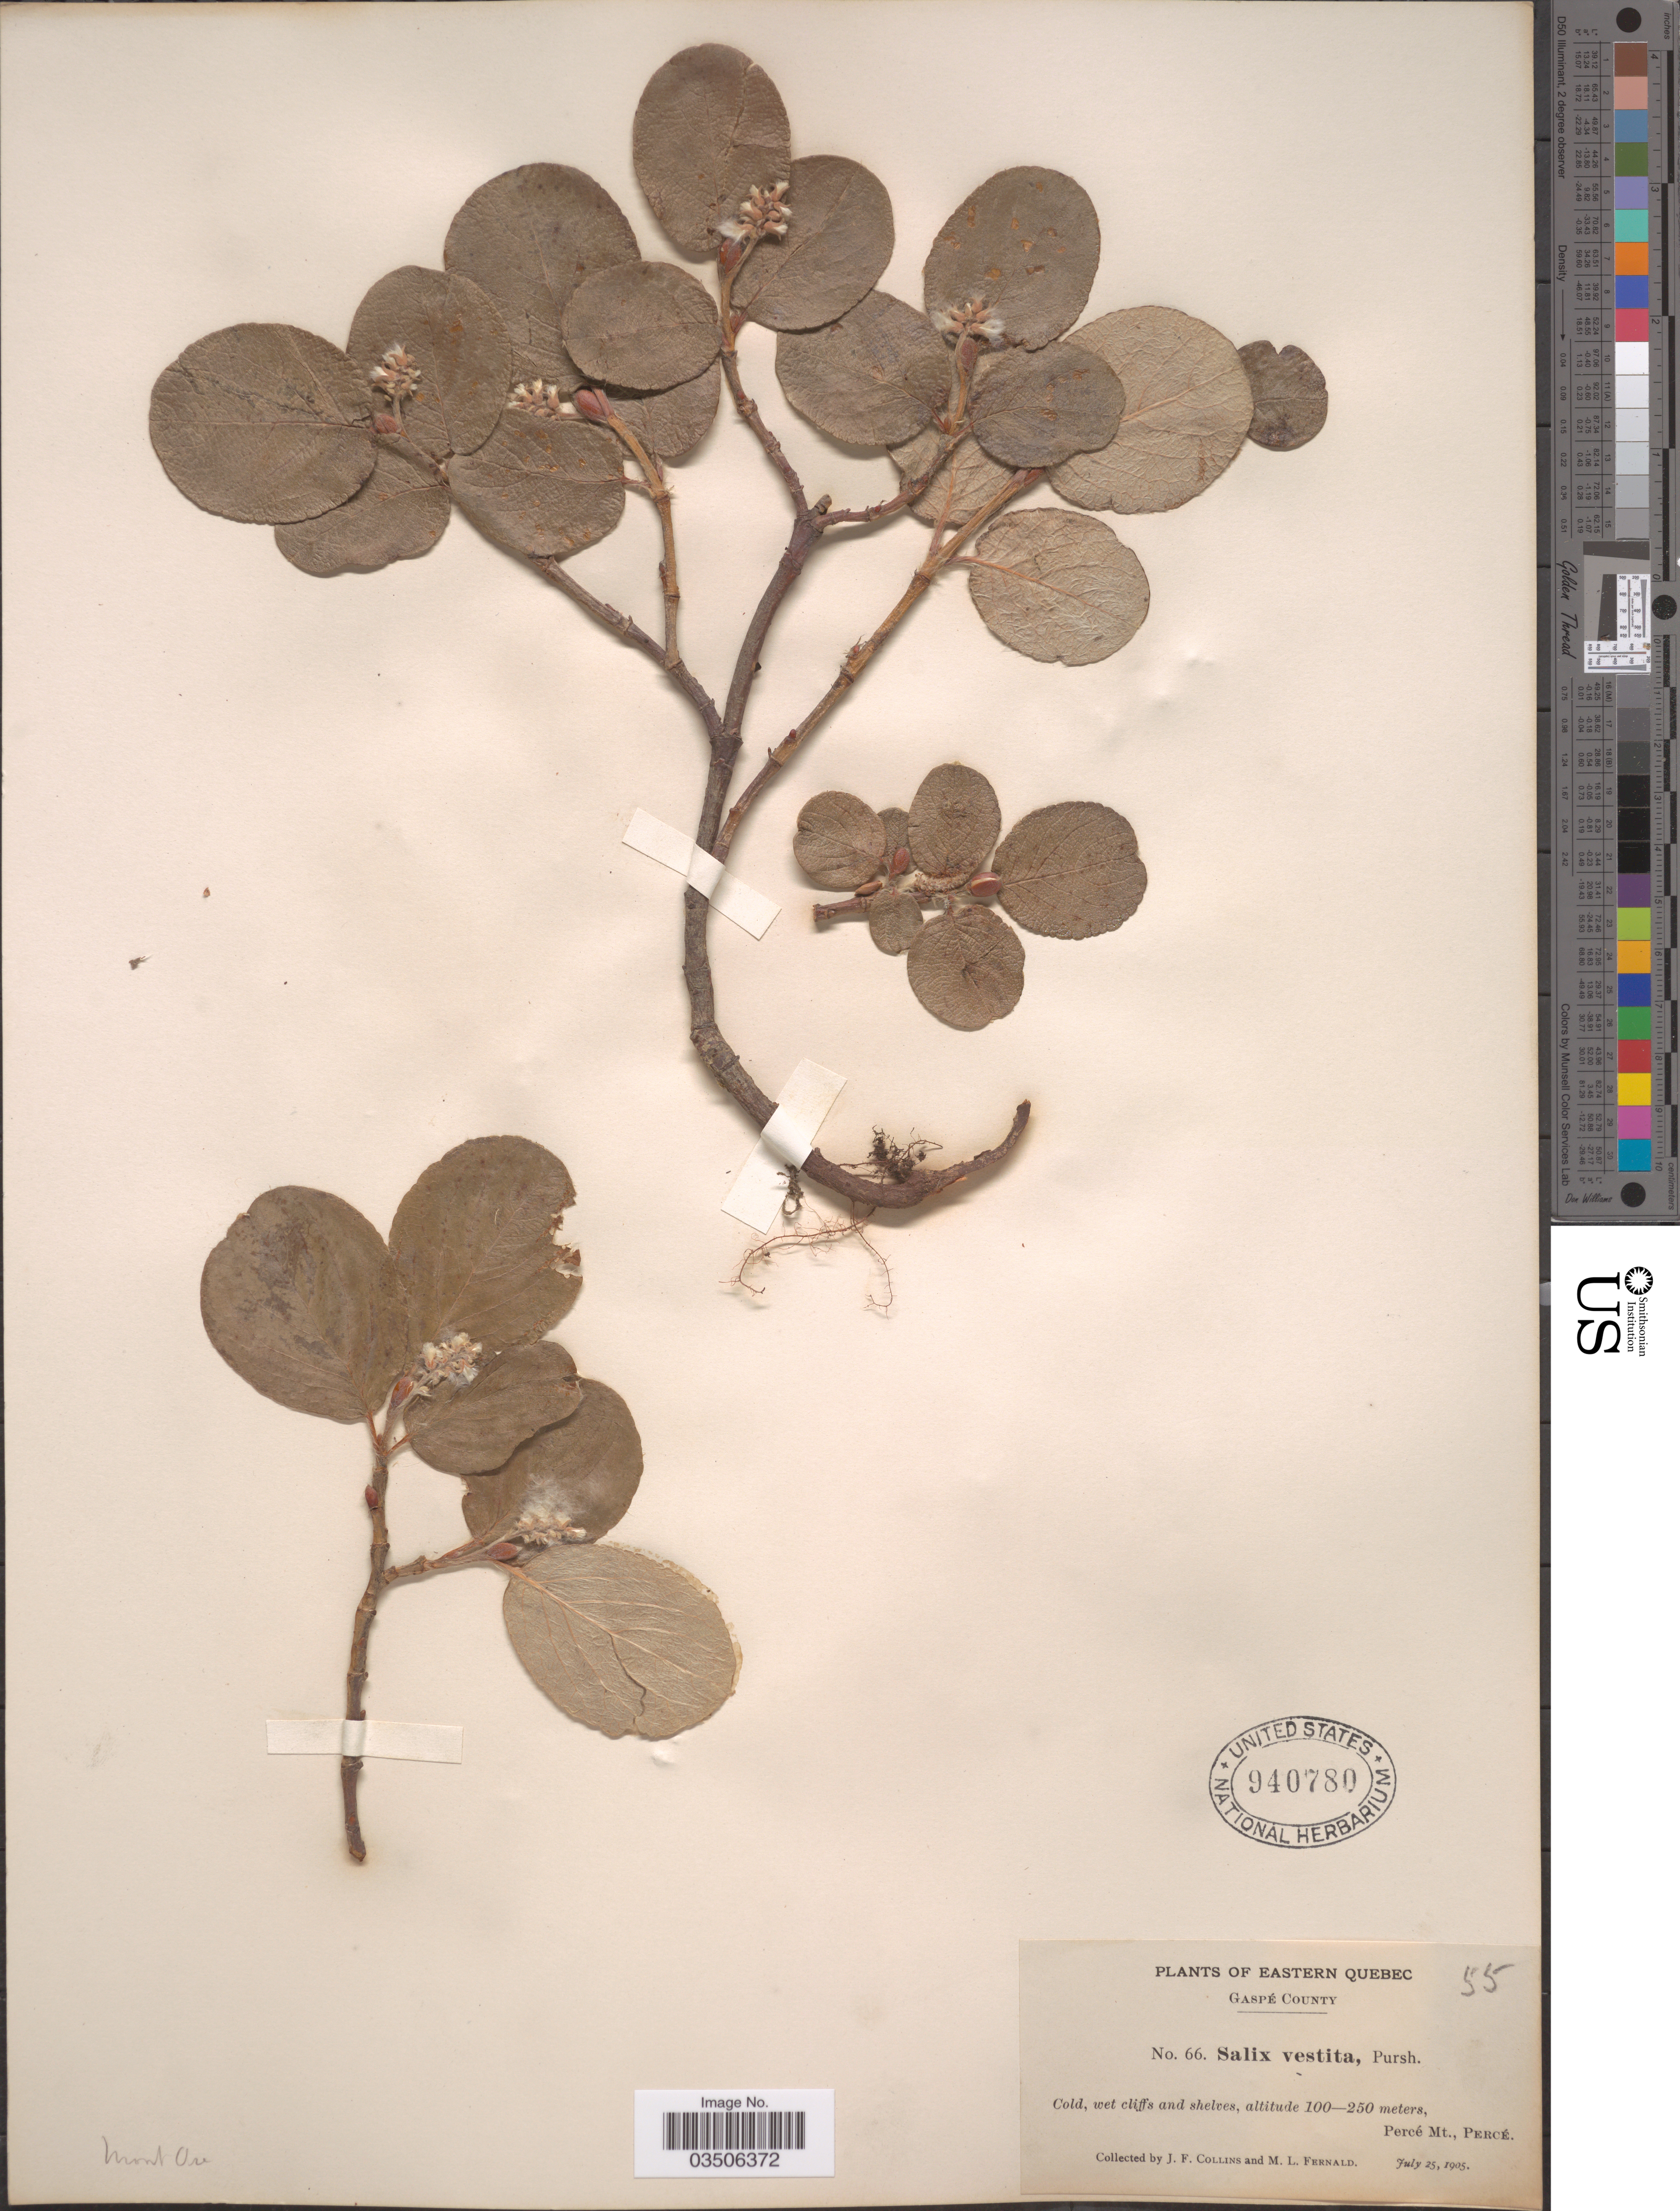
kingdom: Plantae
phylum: Tracheophyta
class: Magnoliopsida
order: Malpighiales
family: Salicaceae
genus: Salix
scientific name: Salix vestita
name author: Pursh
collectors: J. Collins & M. L. Fernald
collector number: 66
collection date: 1905-07-25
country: Canada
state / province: Quebec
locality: Eastern Quebec. Gaspé County. Percé Mt., Percé.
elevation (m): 100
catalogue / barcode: US 940780